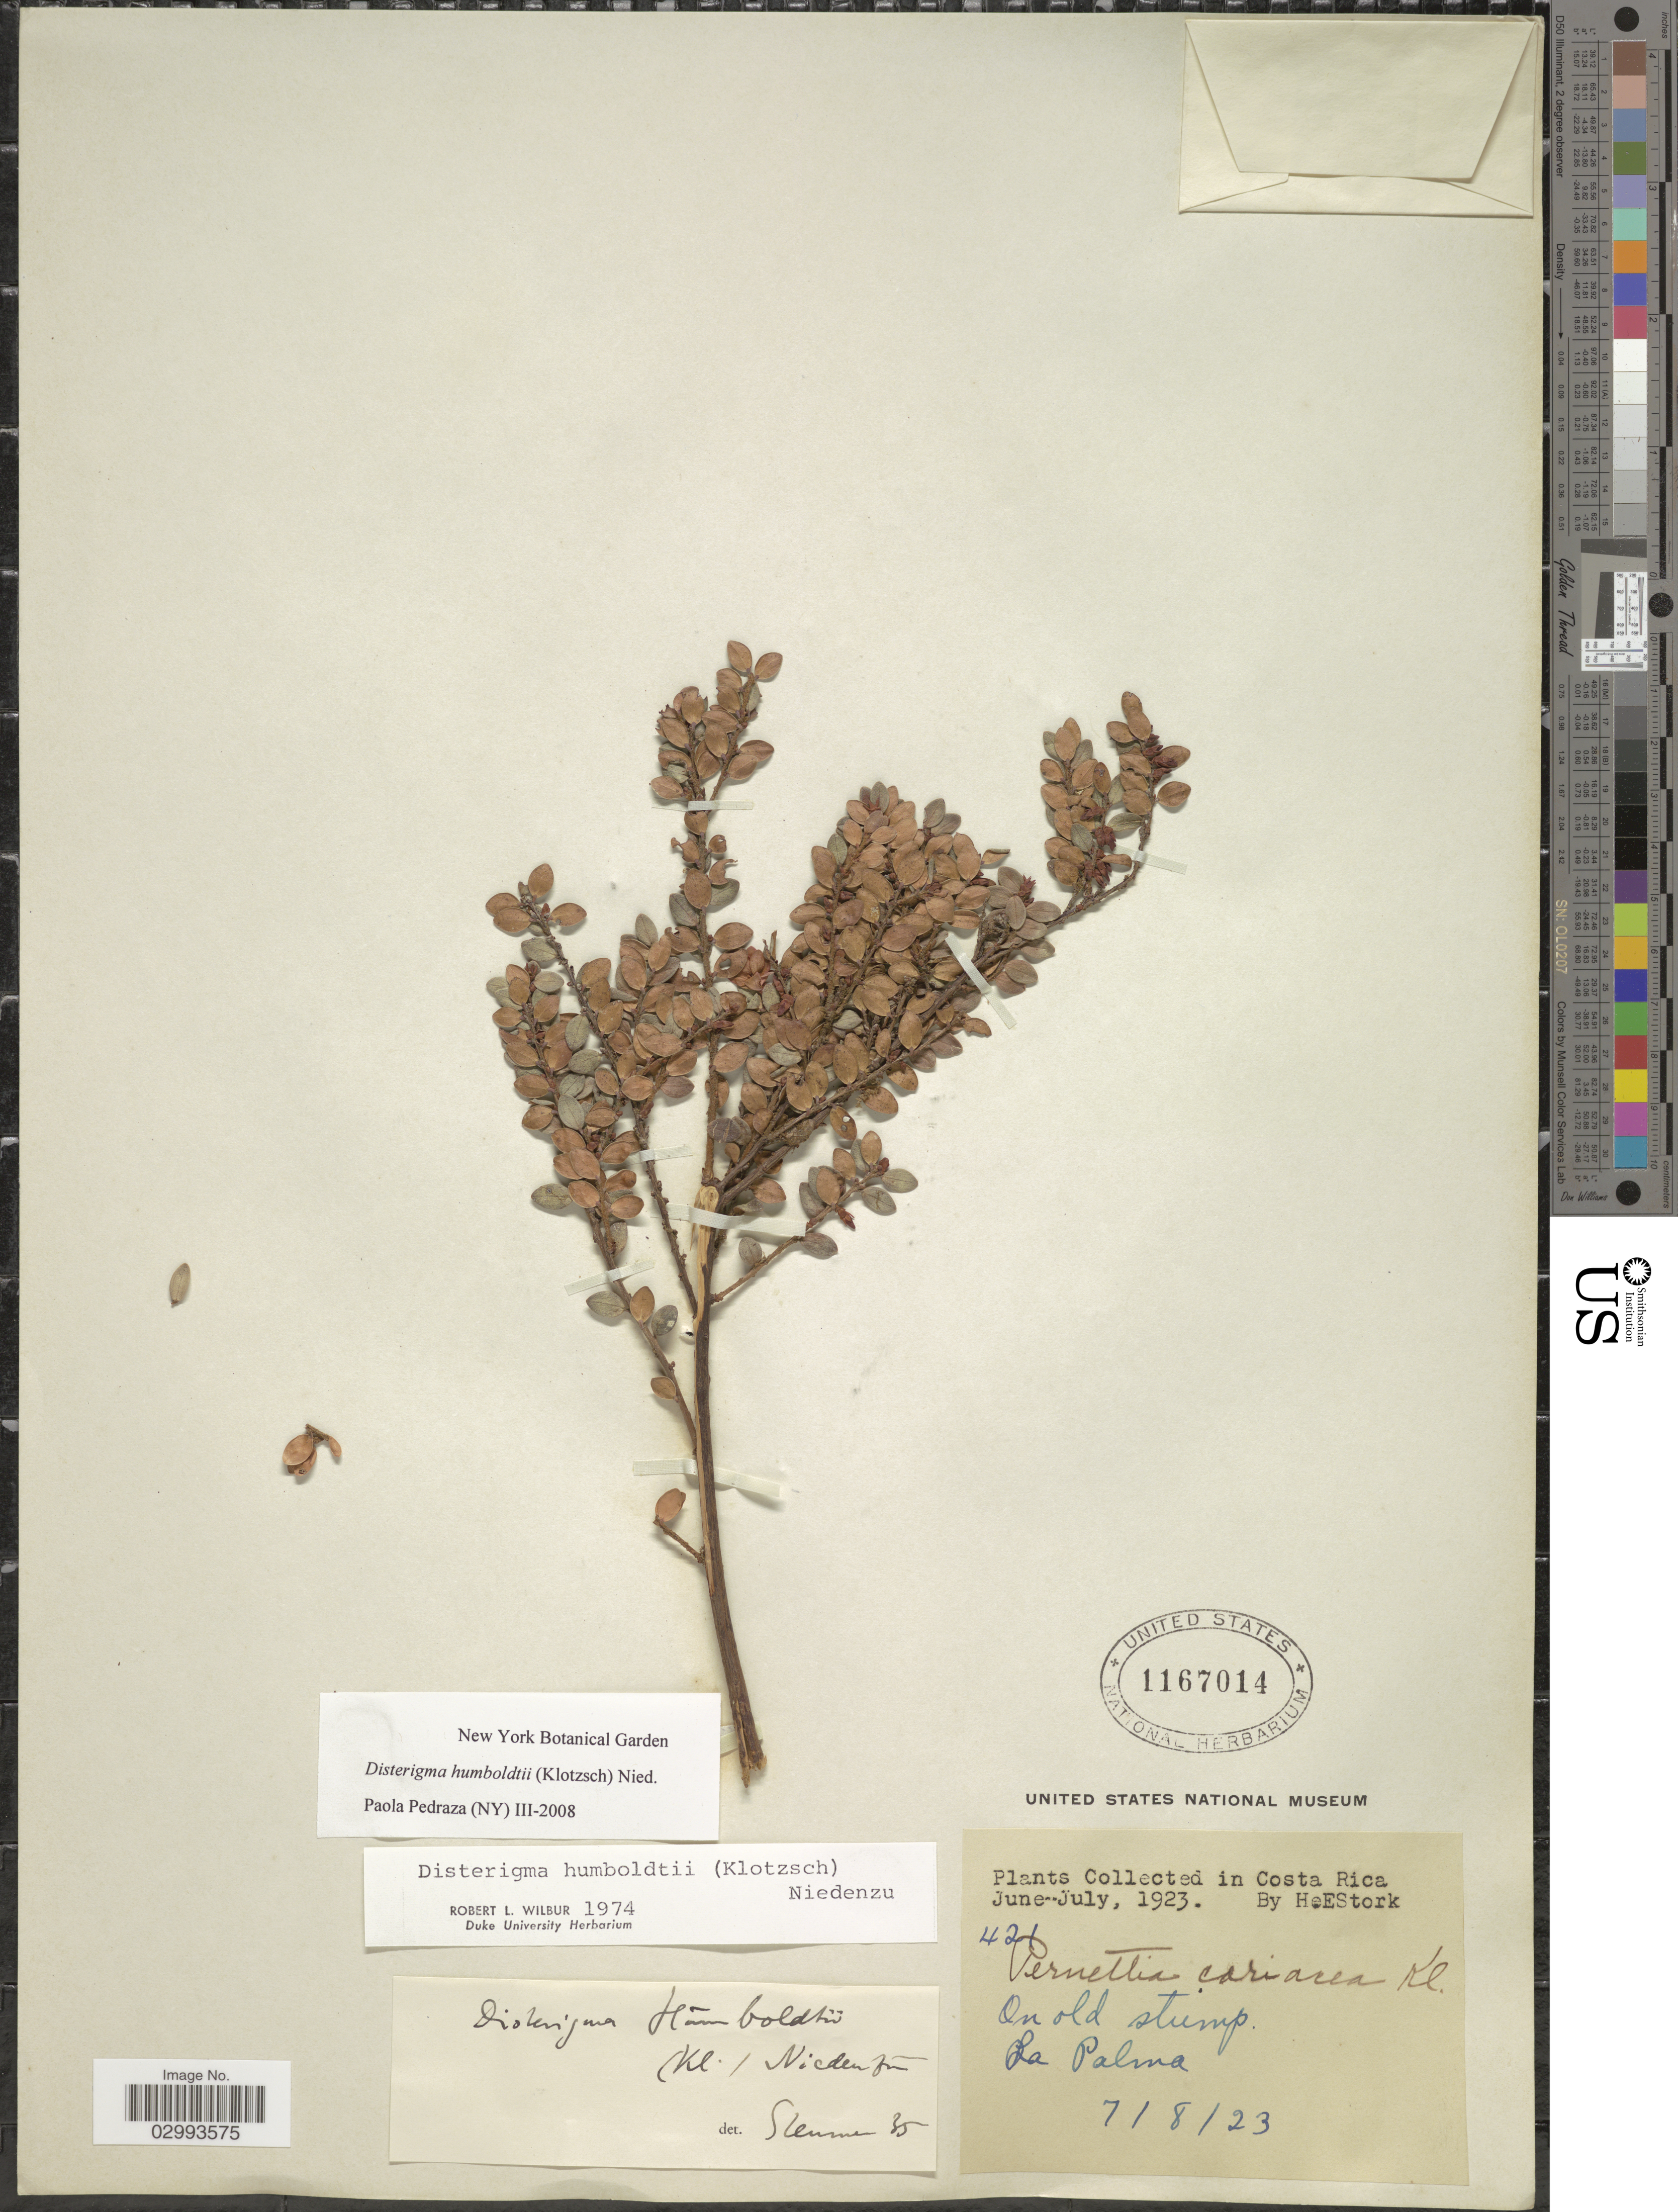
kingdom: Plantae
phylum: Tracheophyta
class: Magnoliopsida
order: Ericales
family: Ericaceae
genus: Disterigma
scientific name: Disterigma humboldtii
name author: (Klotzsch) Nied.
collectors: H. E. Stork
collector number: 421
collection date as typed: Transcribed d/m/y: 7/8/23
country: Costa Rica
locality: On old stump. La Palma.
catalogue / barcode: US 1167014